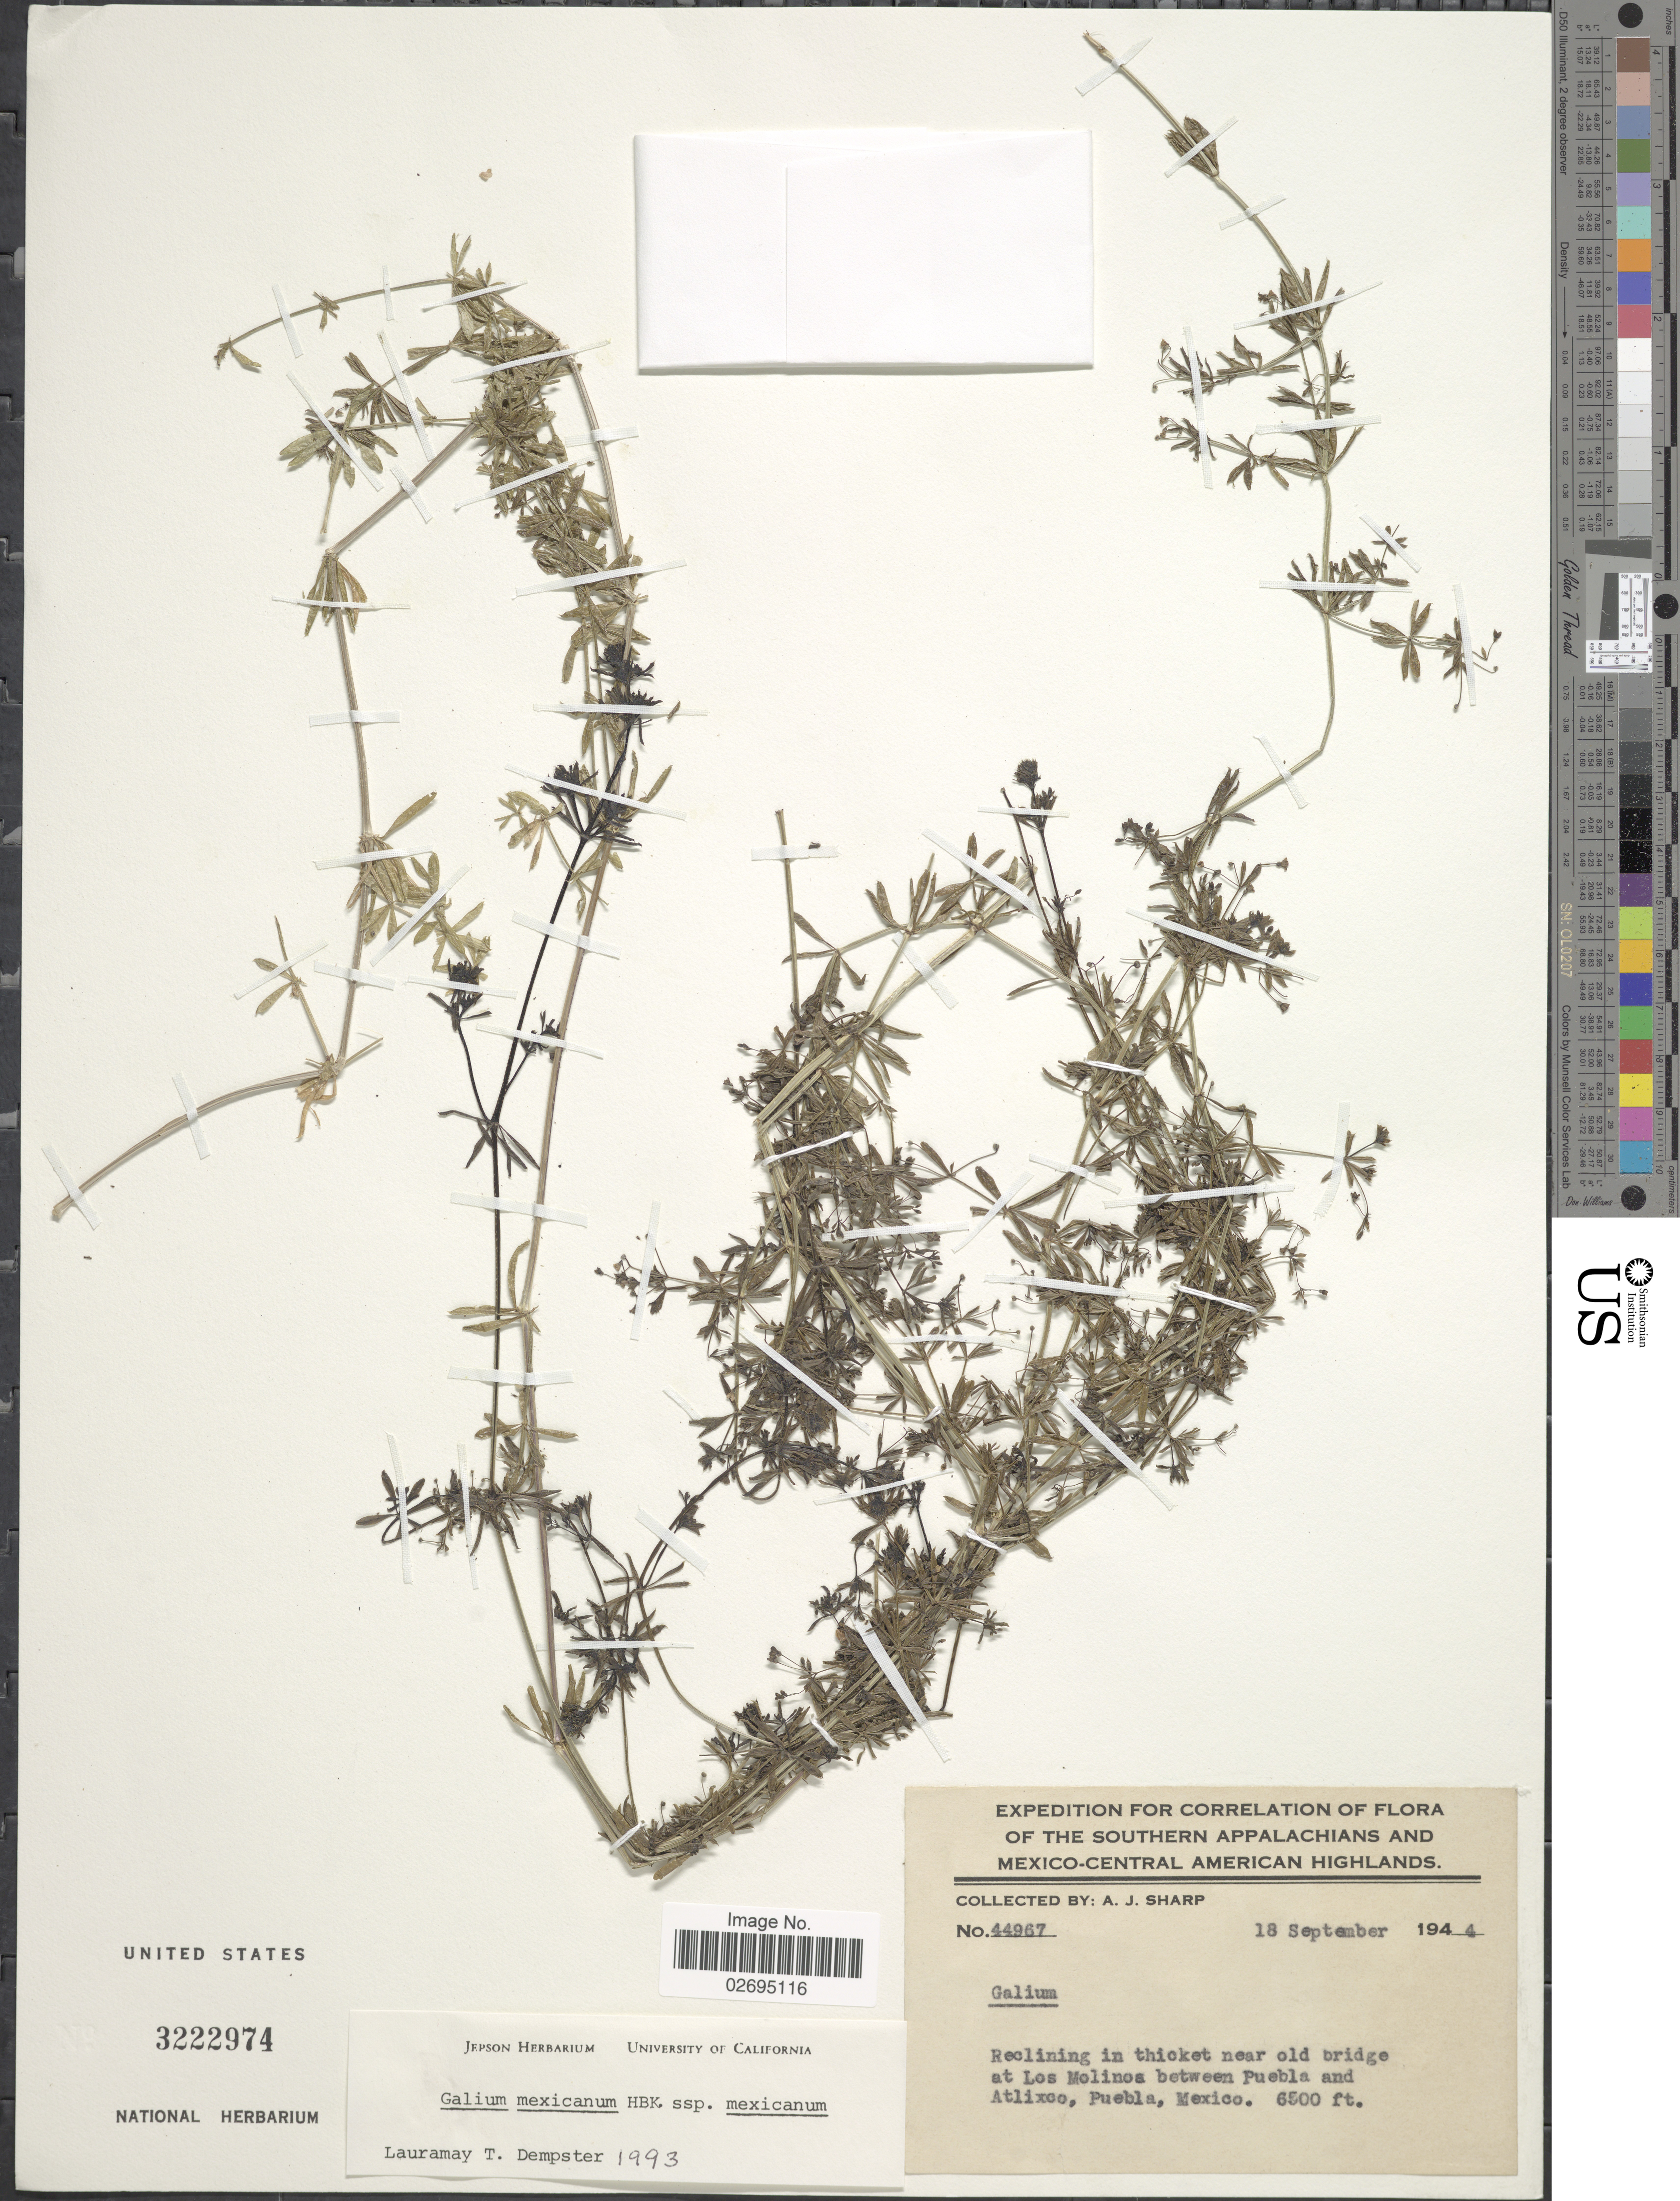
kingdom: Plantae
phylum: Tracheophyta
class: Magnoliopsida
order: Gentianales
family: Rubiaceae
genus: Galium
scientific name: Galium mexicanum subsp. mexicanum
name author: Kunth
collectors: A. J. Sharp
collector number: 44967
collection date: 1944-09-18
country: Mexico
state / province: Puebla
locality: Southern Appalachians and Mexico-Central American Highlands. near old bridge at Los Molinos between Puebla and Atlixco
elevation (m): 1981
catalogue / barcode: US 3222974